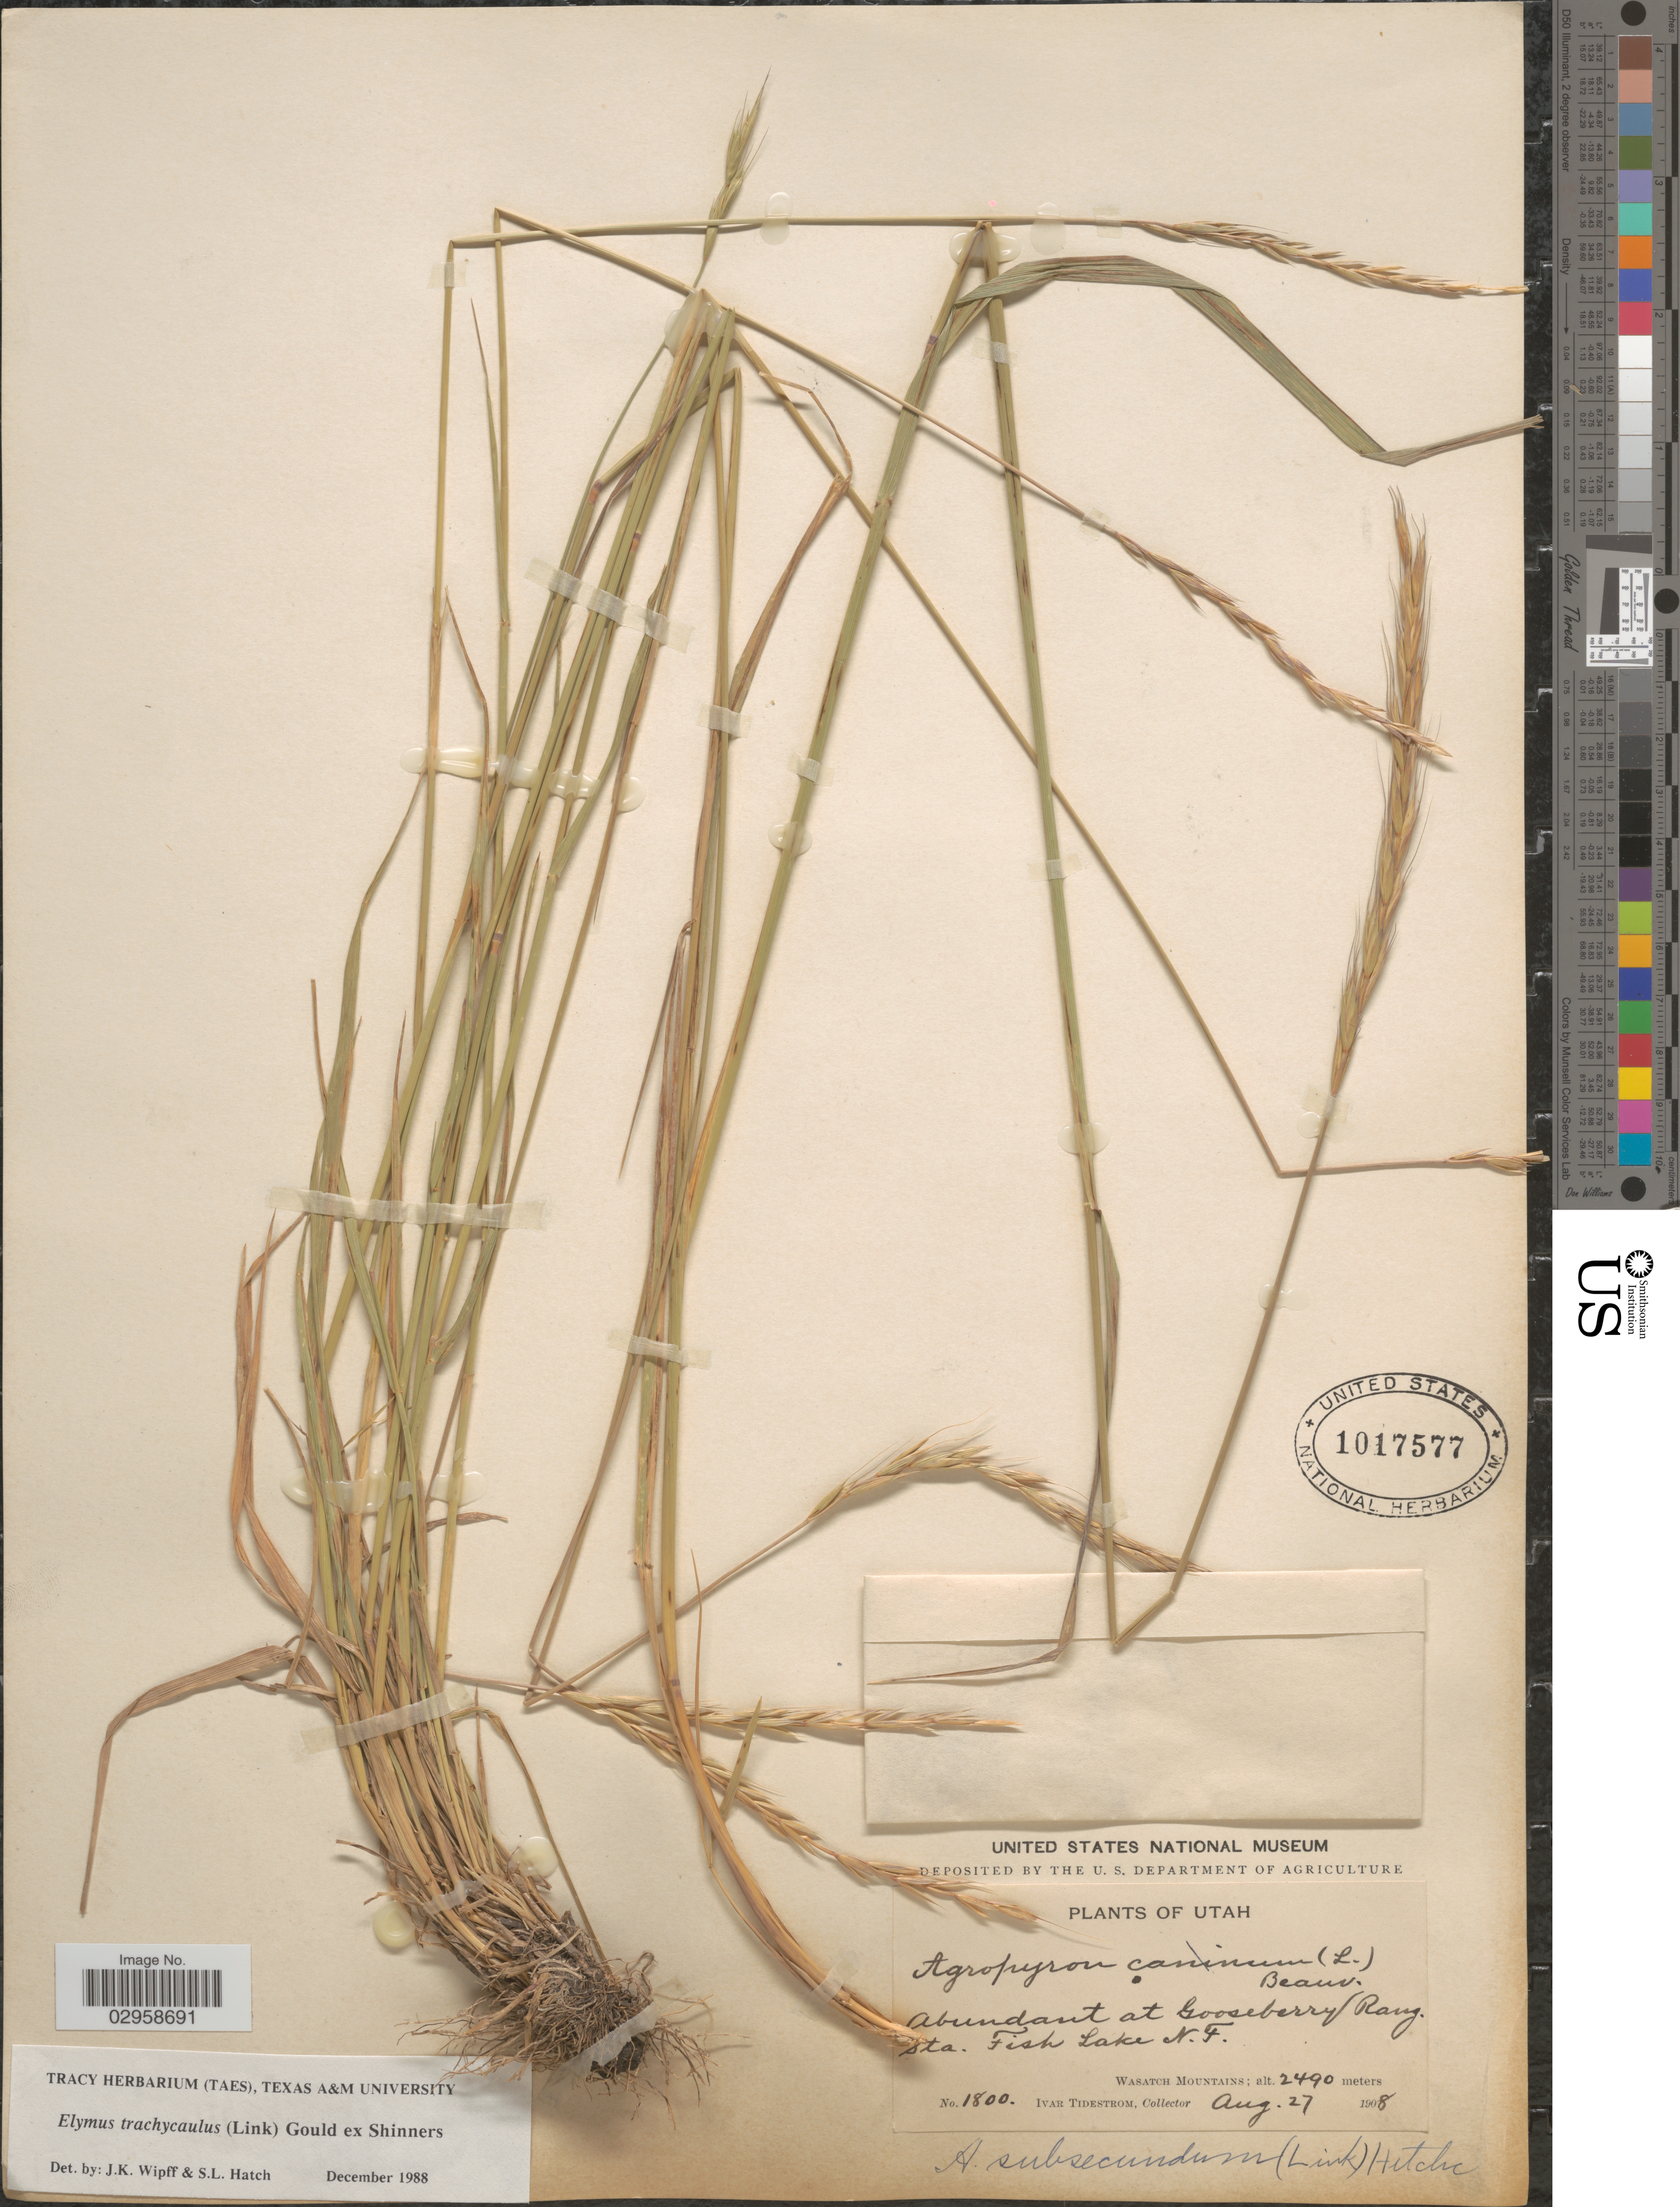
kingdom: Plantae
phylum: Tracheophyta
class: Liliopsida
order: Poales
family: Poaceae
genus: Elymus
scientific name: Elymus trachycaulus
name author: (Link) Gould ex Shinners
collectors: I. F. Tidestrom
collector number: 1800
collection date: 1908-08-27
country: United States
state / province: Utah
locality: At Gooseberry Rang. Sta. Fish Lake N.F. Wasatch Mountains.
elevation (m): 2490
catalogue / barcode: US 1017577